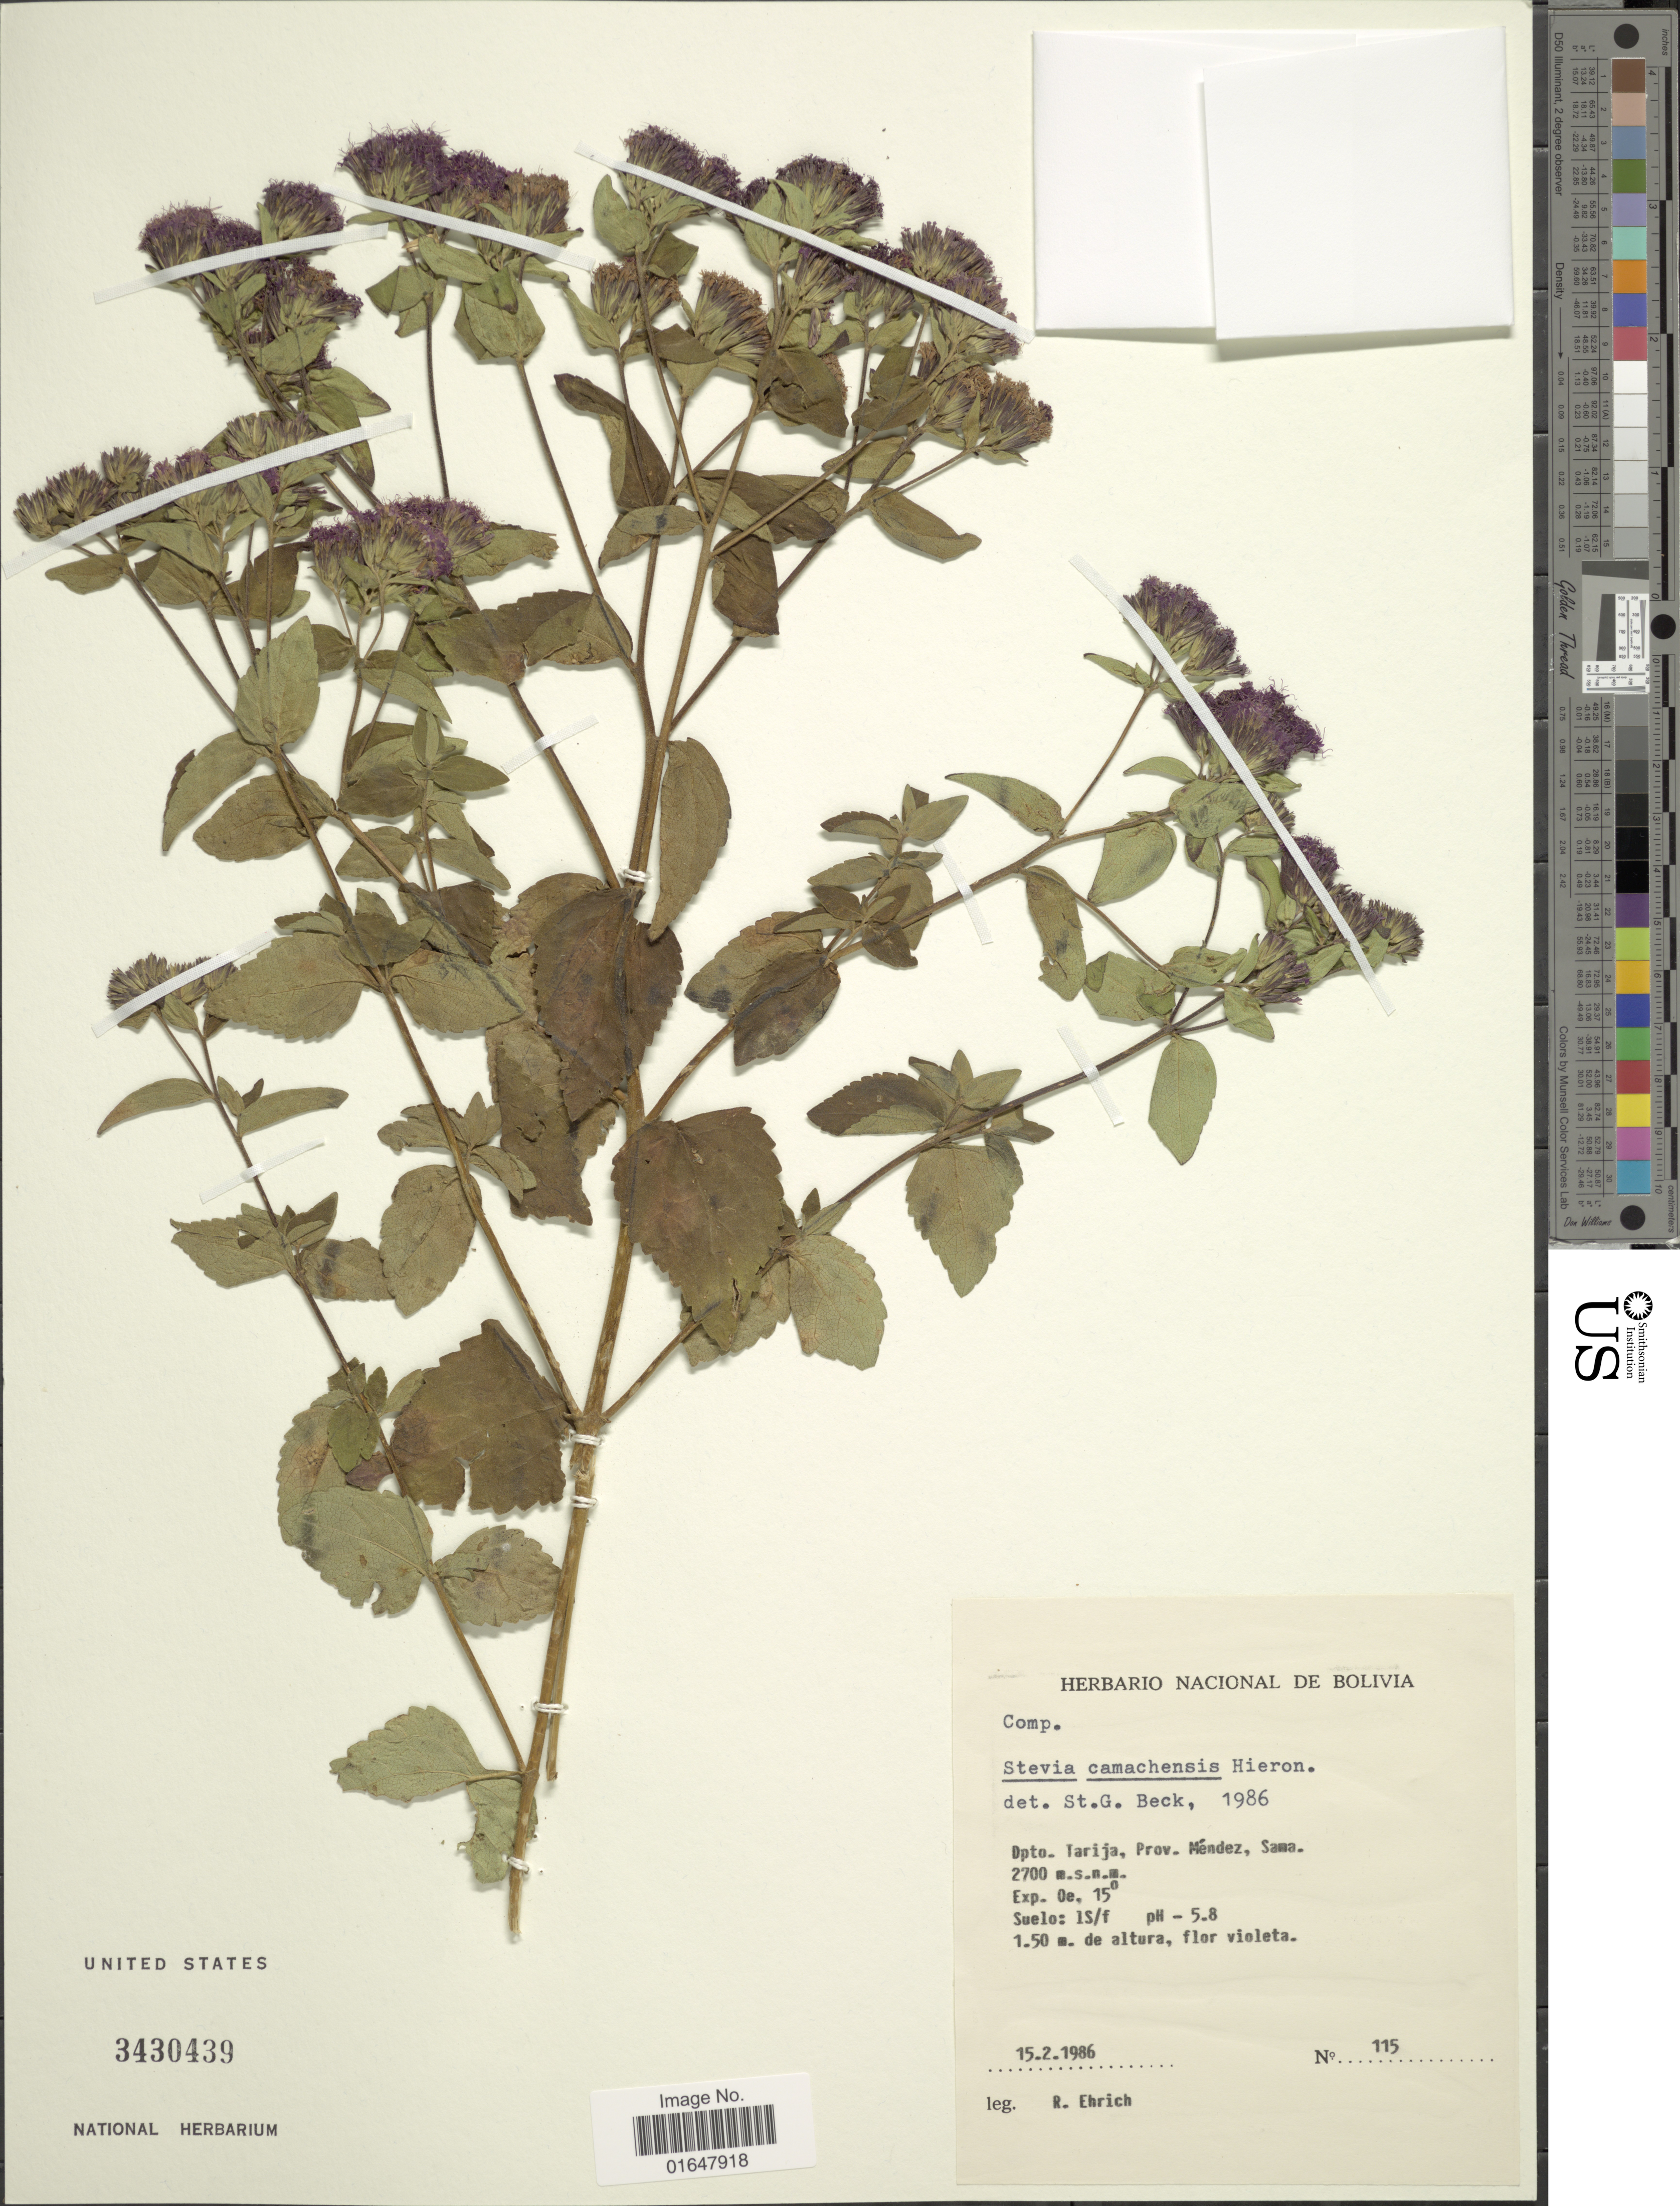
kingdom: Plantae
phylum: Tracheophyta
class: Magnoliopsida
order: Asterales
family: Asteraceae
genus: Stevia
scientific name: Stevia camachensis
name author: Hieron.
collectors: R. Ehrich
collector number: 115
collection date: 1986-02-15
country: Bolivia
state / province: Tarija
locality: Prov. Mendez, Sama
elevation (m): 2700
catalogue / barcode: US 3430439